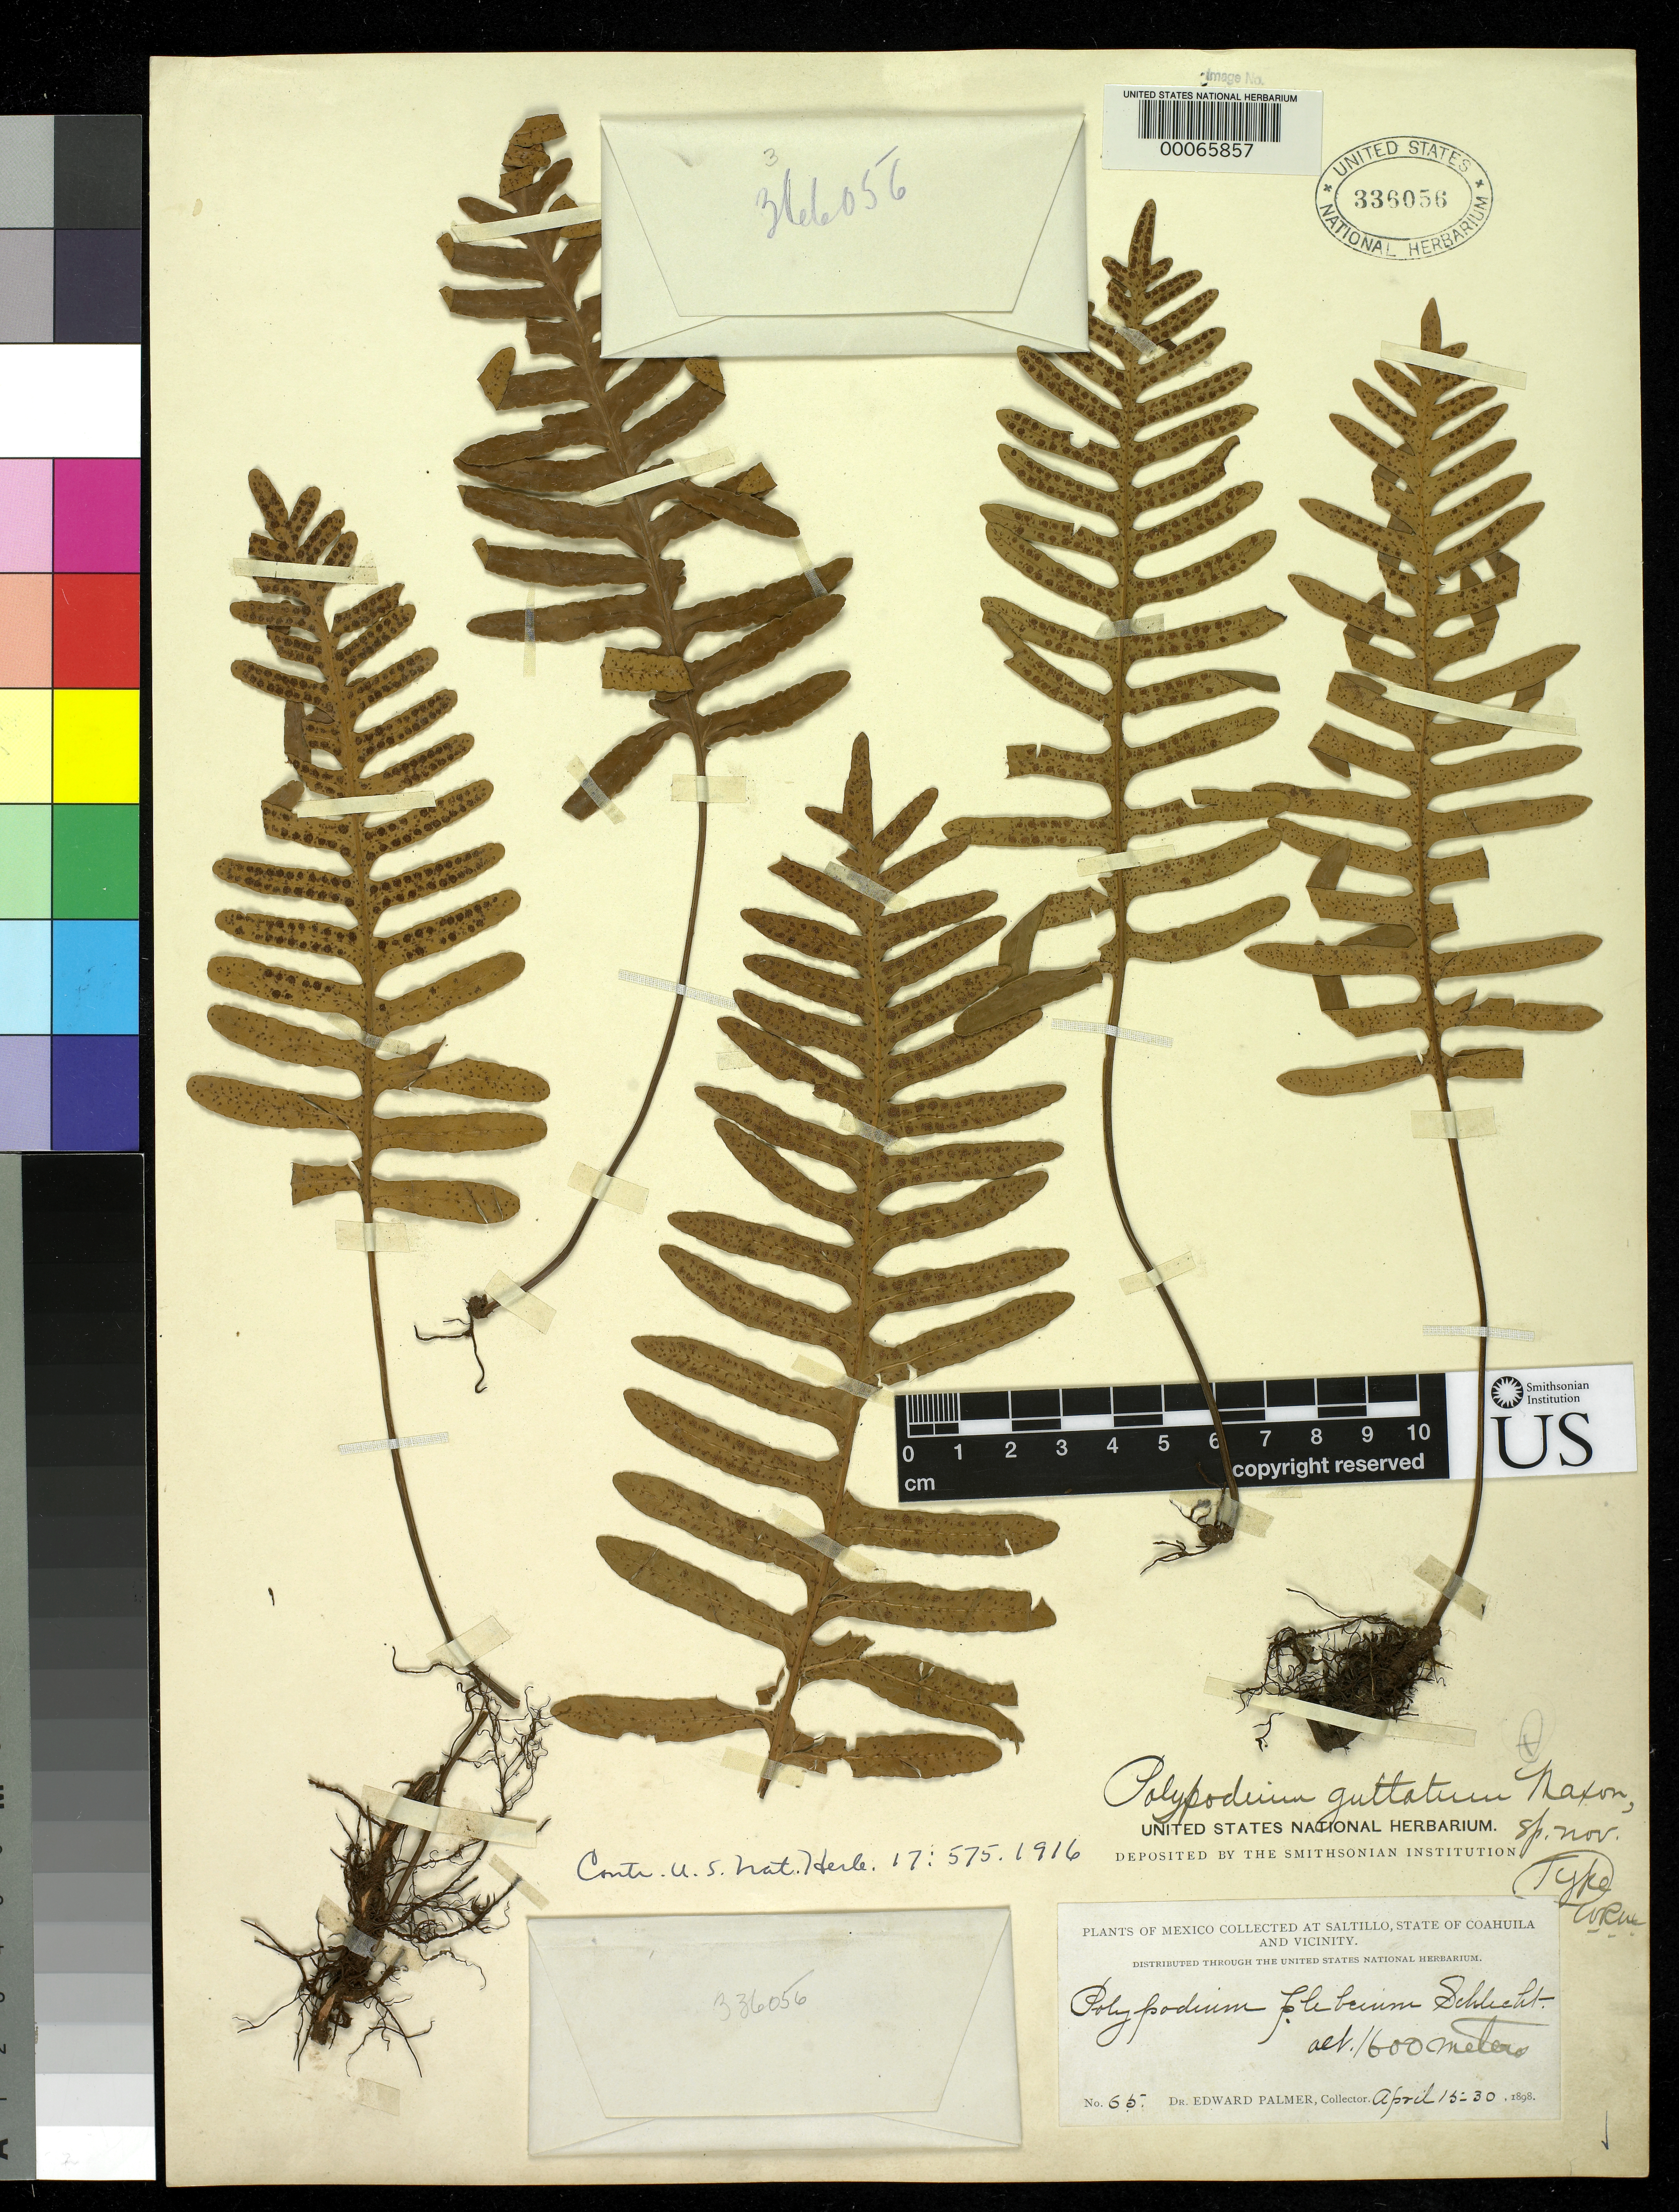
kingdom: Plantae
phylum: Tracheophyta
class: Polypodiopsida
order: Polypodiales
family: Polypodiaceae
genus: Polypodium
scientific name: Polypodium guttatum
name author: Maxon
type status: Holotype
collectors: E. Palmer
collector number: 65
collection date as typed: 15 Apr 1898 to 30 Apr 1898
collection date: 1898-04-15/1898-04-30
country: Mexico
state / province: Coahuila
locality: Saltillo & vicinity.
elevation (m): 1600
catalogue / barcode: US 336056